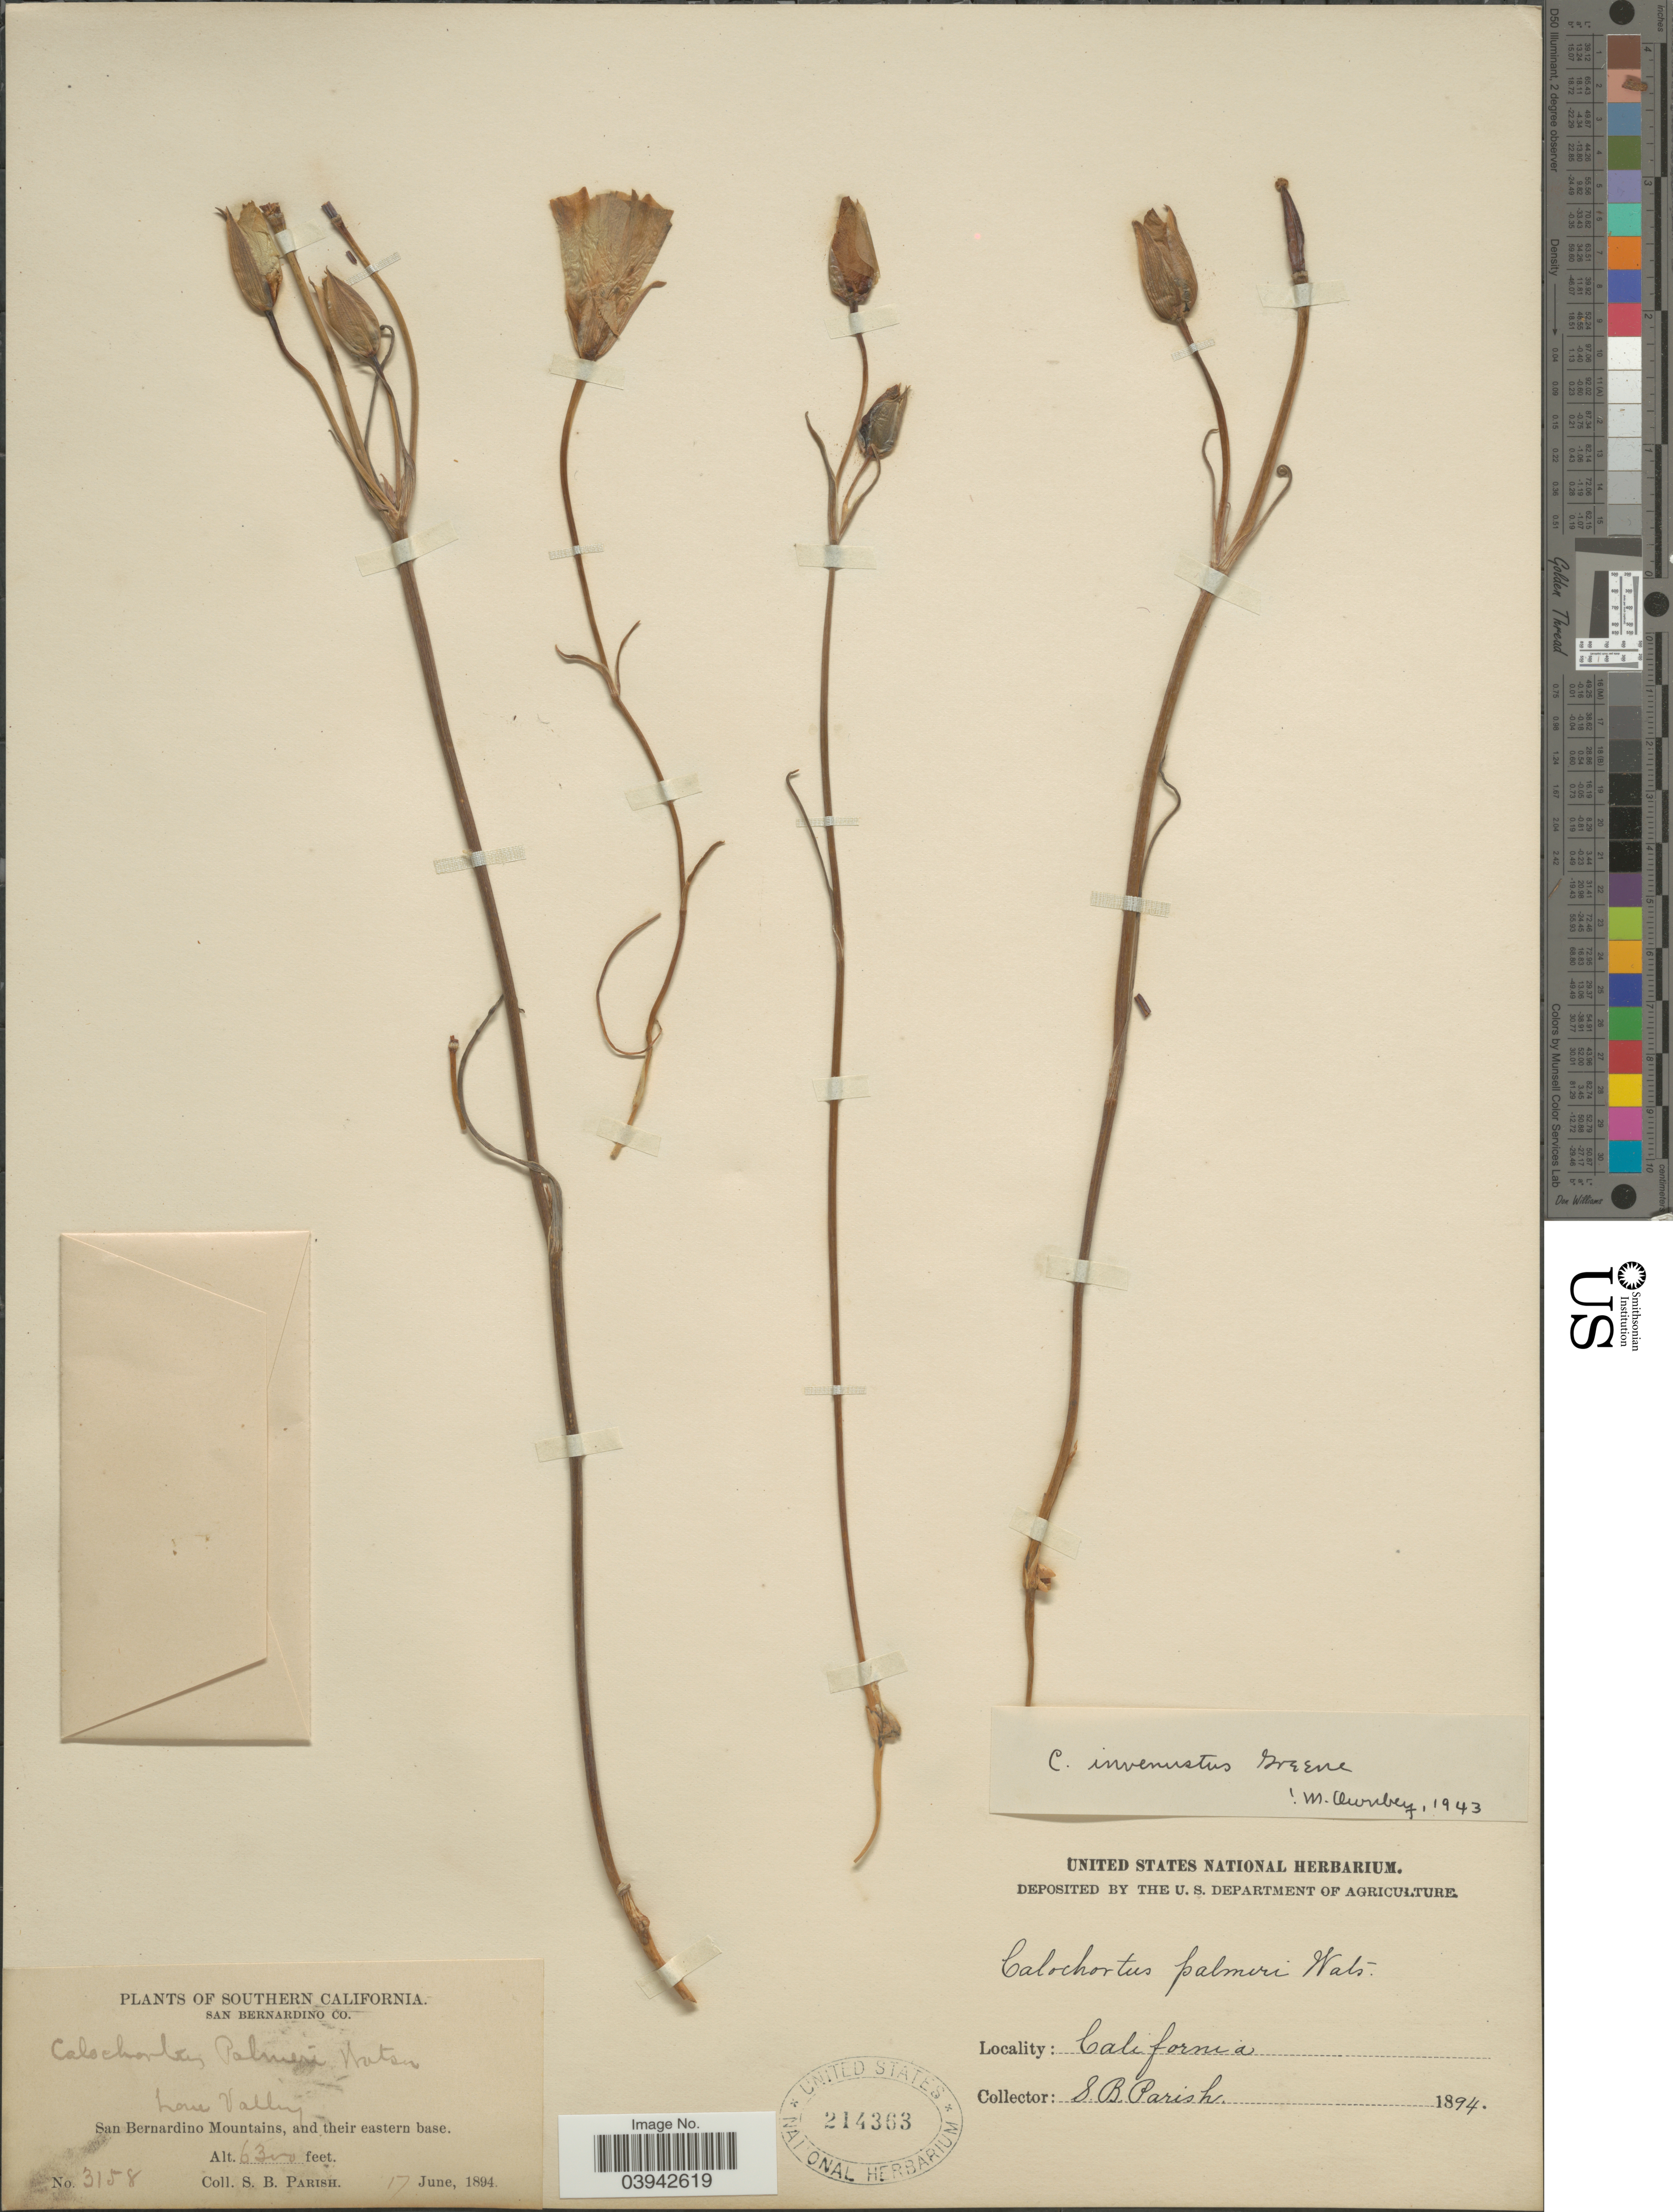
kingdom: Plantae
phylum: Tracheophyta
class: Liliopsida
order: Liliales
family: Liliaceae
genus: Calochortus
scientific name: Calochortus invenustus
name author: Greene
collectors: S. B. Parish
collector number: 3158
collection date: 1894-06-17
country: United States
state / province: California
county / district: San Bernardino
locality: Southern California. San Bernardino Co. Low Valley. San Bernardino Mountains, and their eastern base.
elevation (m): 1920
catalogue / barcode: US 214363